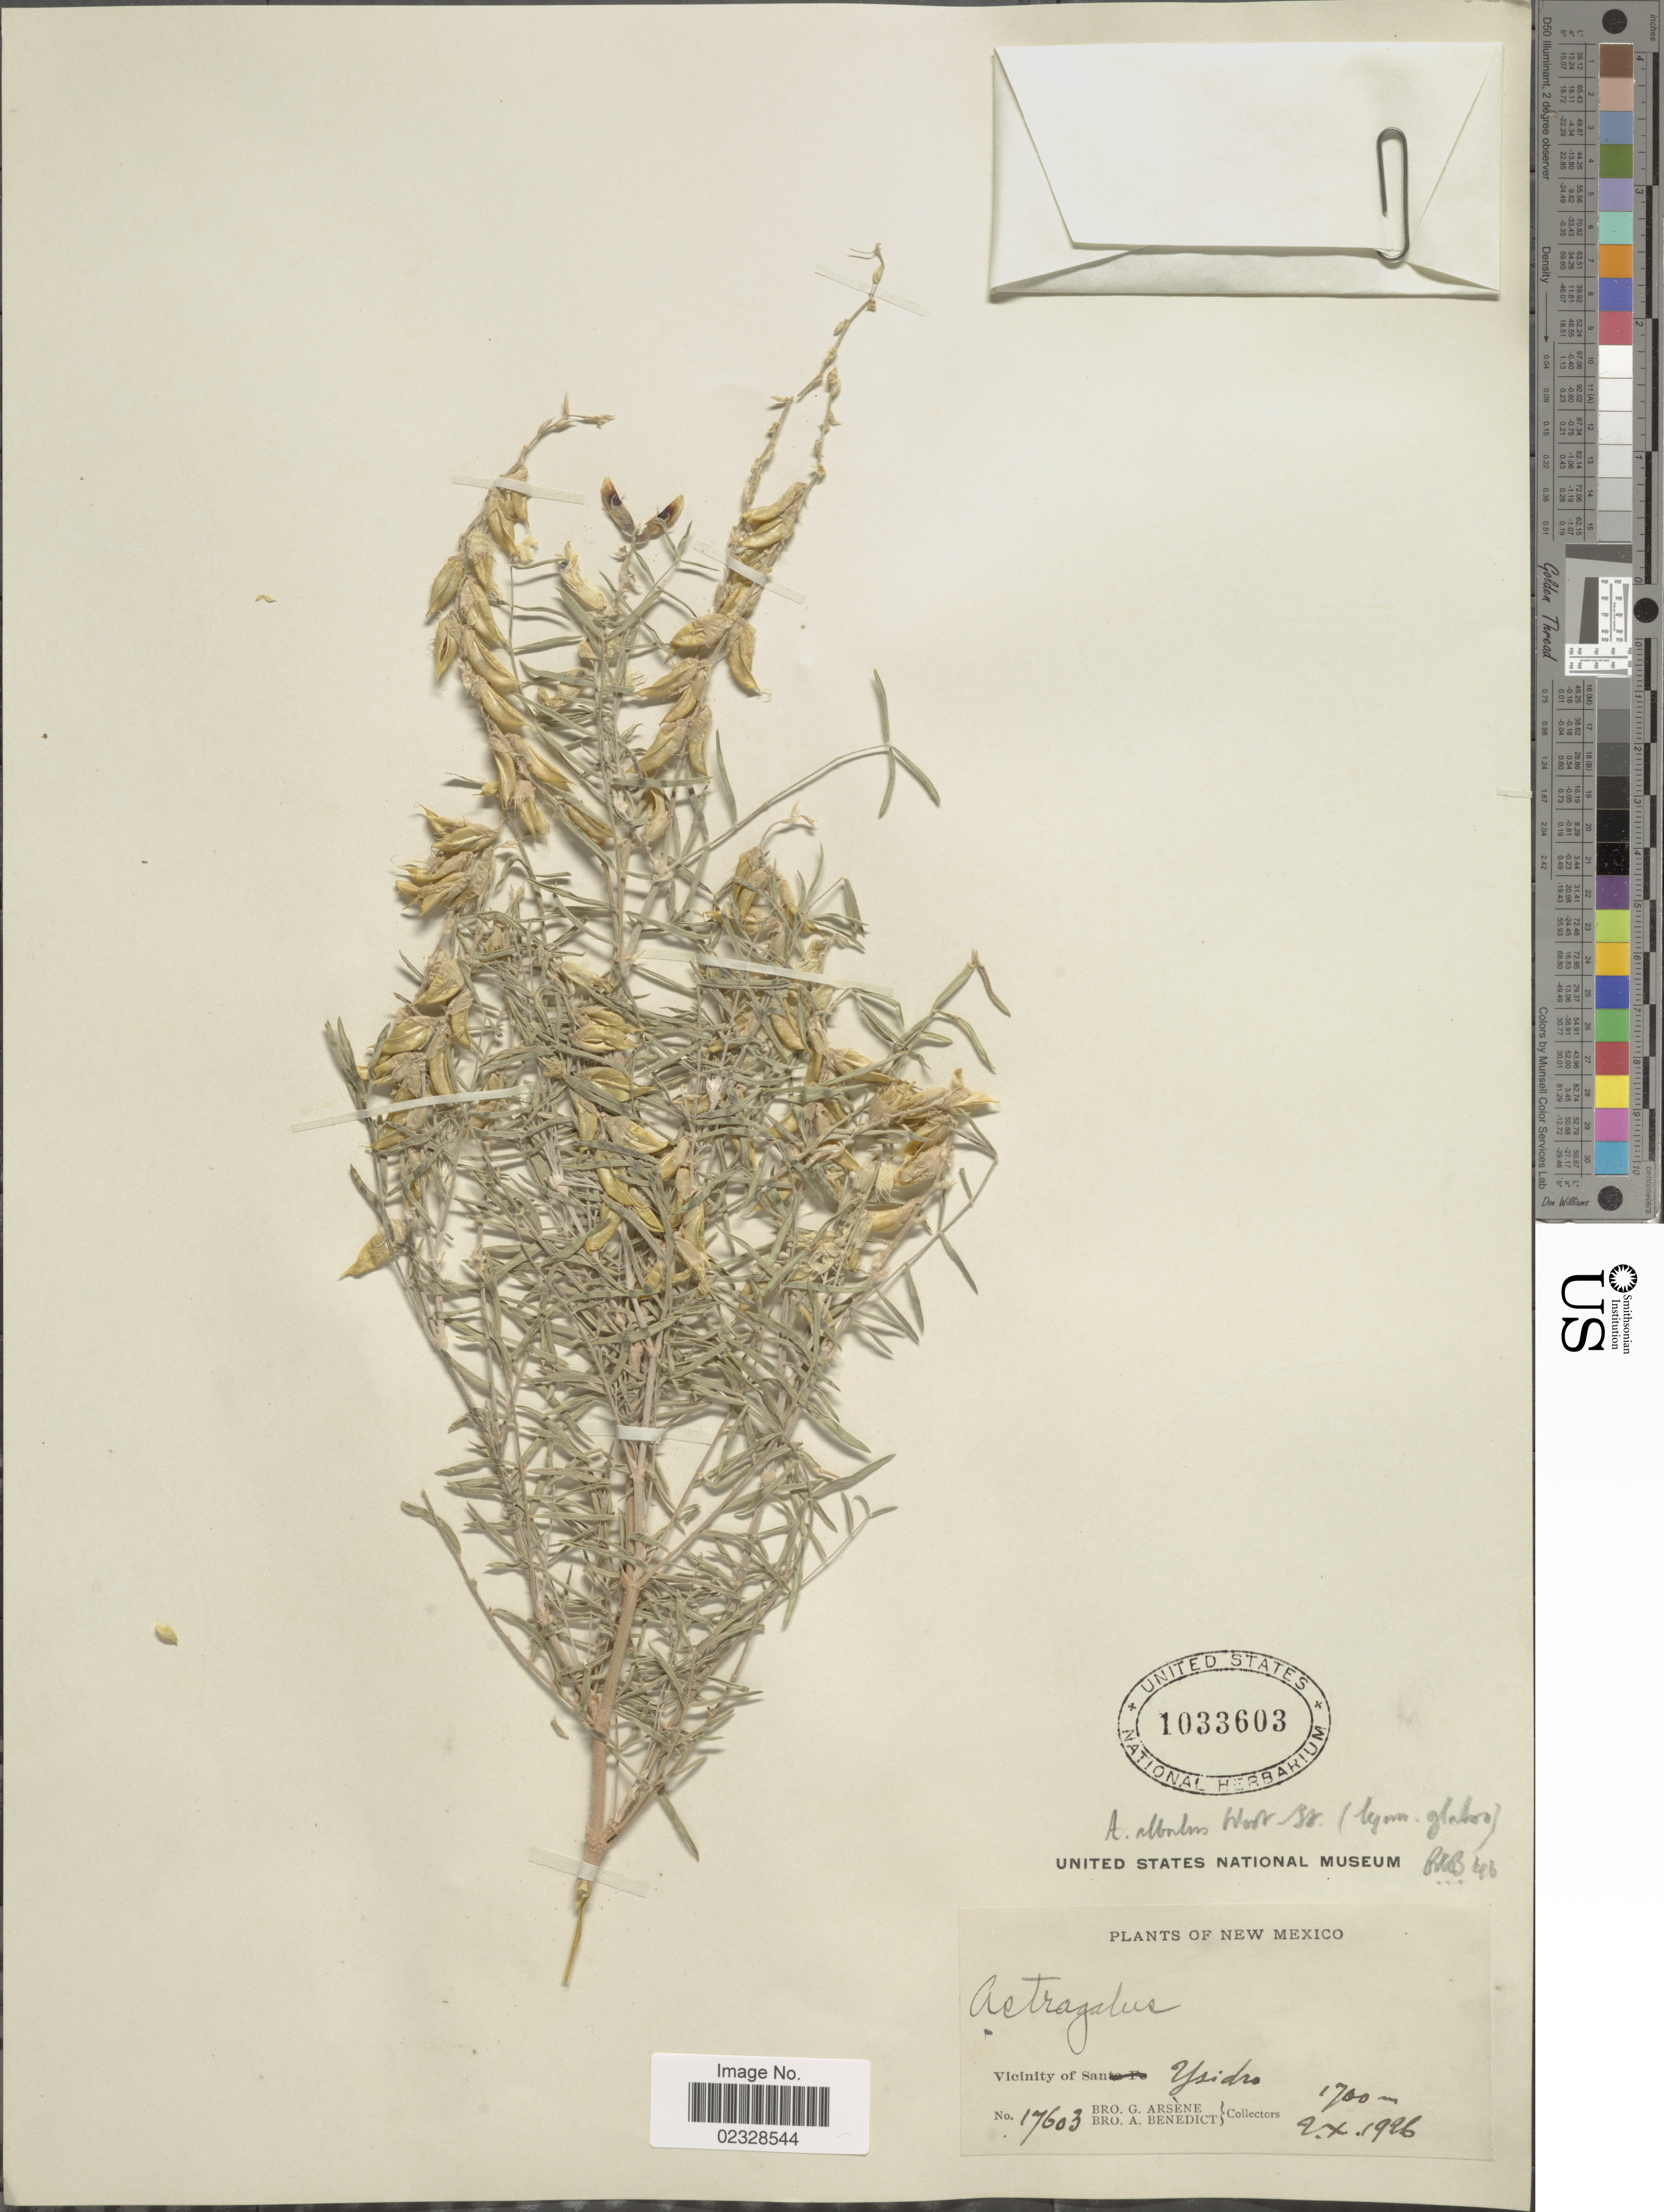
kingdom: Plantae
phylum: Tracheophyta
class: Magnoliopsida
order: Fabales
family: Fabaceae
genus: Astragalus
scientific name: Astragalus albulus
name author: Wooton & Standl.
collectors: Bro. G. Arsène & Bro. Benedict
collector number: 17603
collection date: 1926-10-02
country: United States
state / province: New Mexico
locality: Vicinity of San YHsidro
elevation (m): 1700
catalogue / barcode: US 1033603